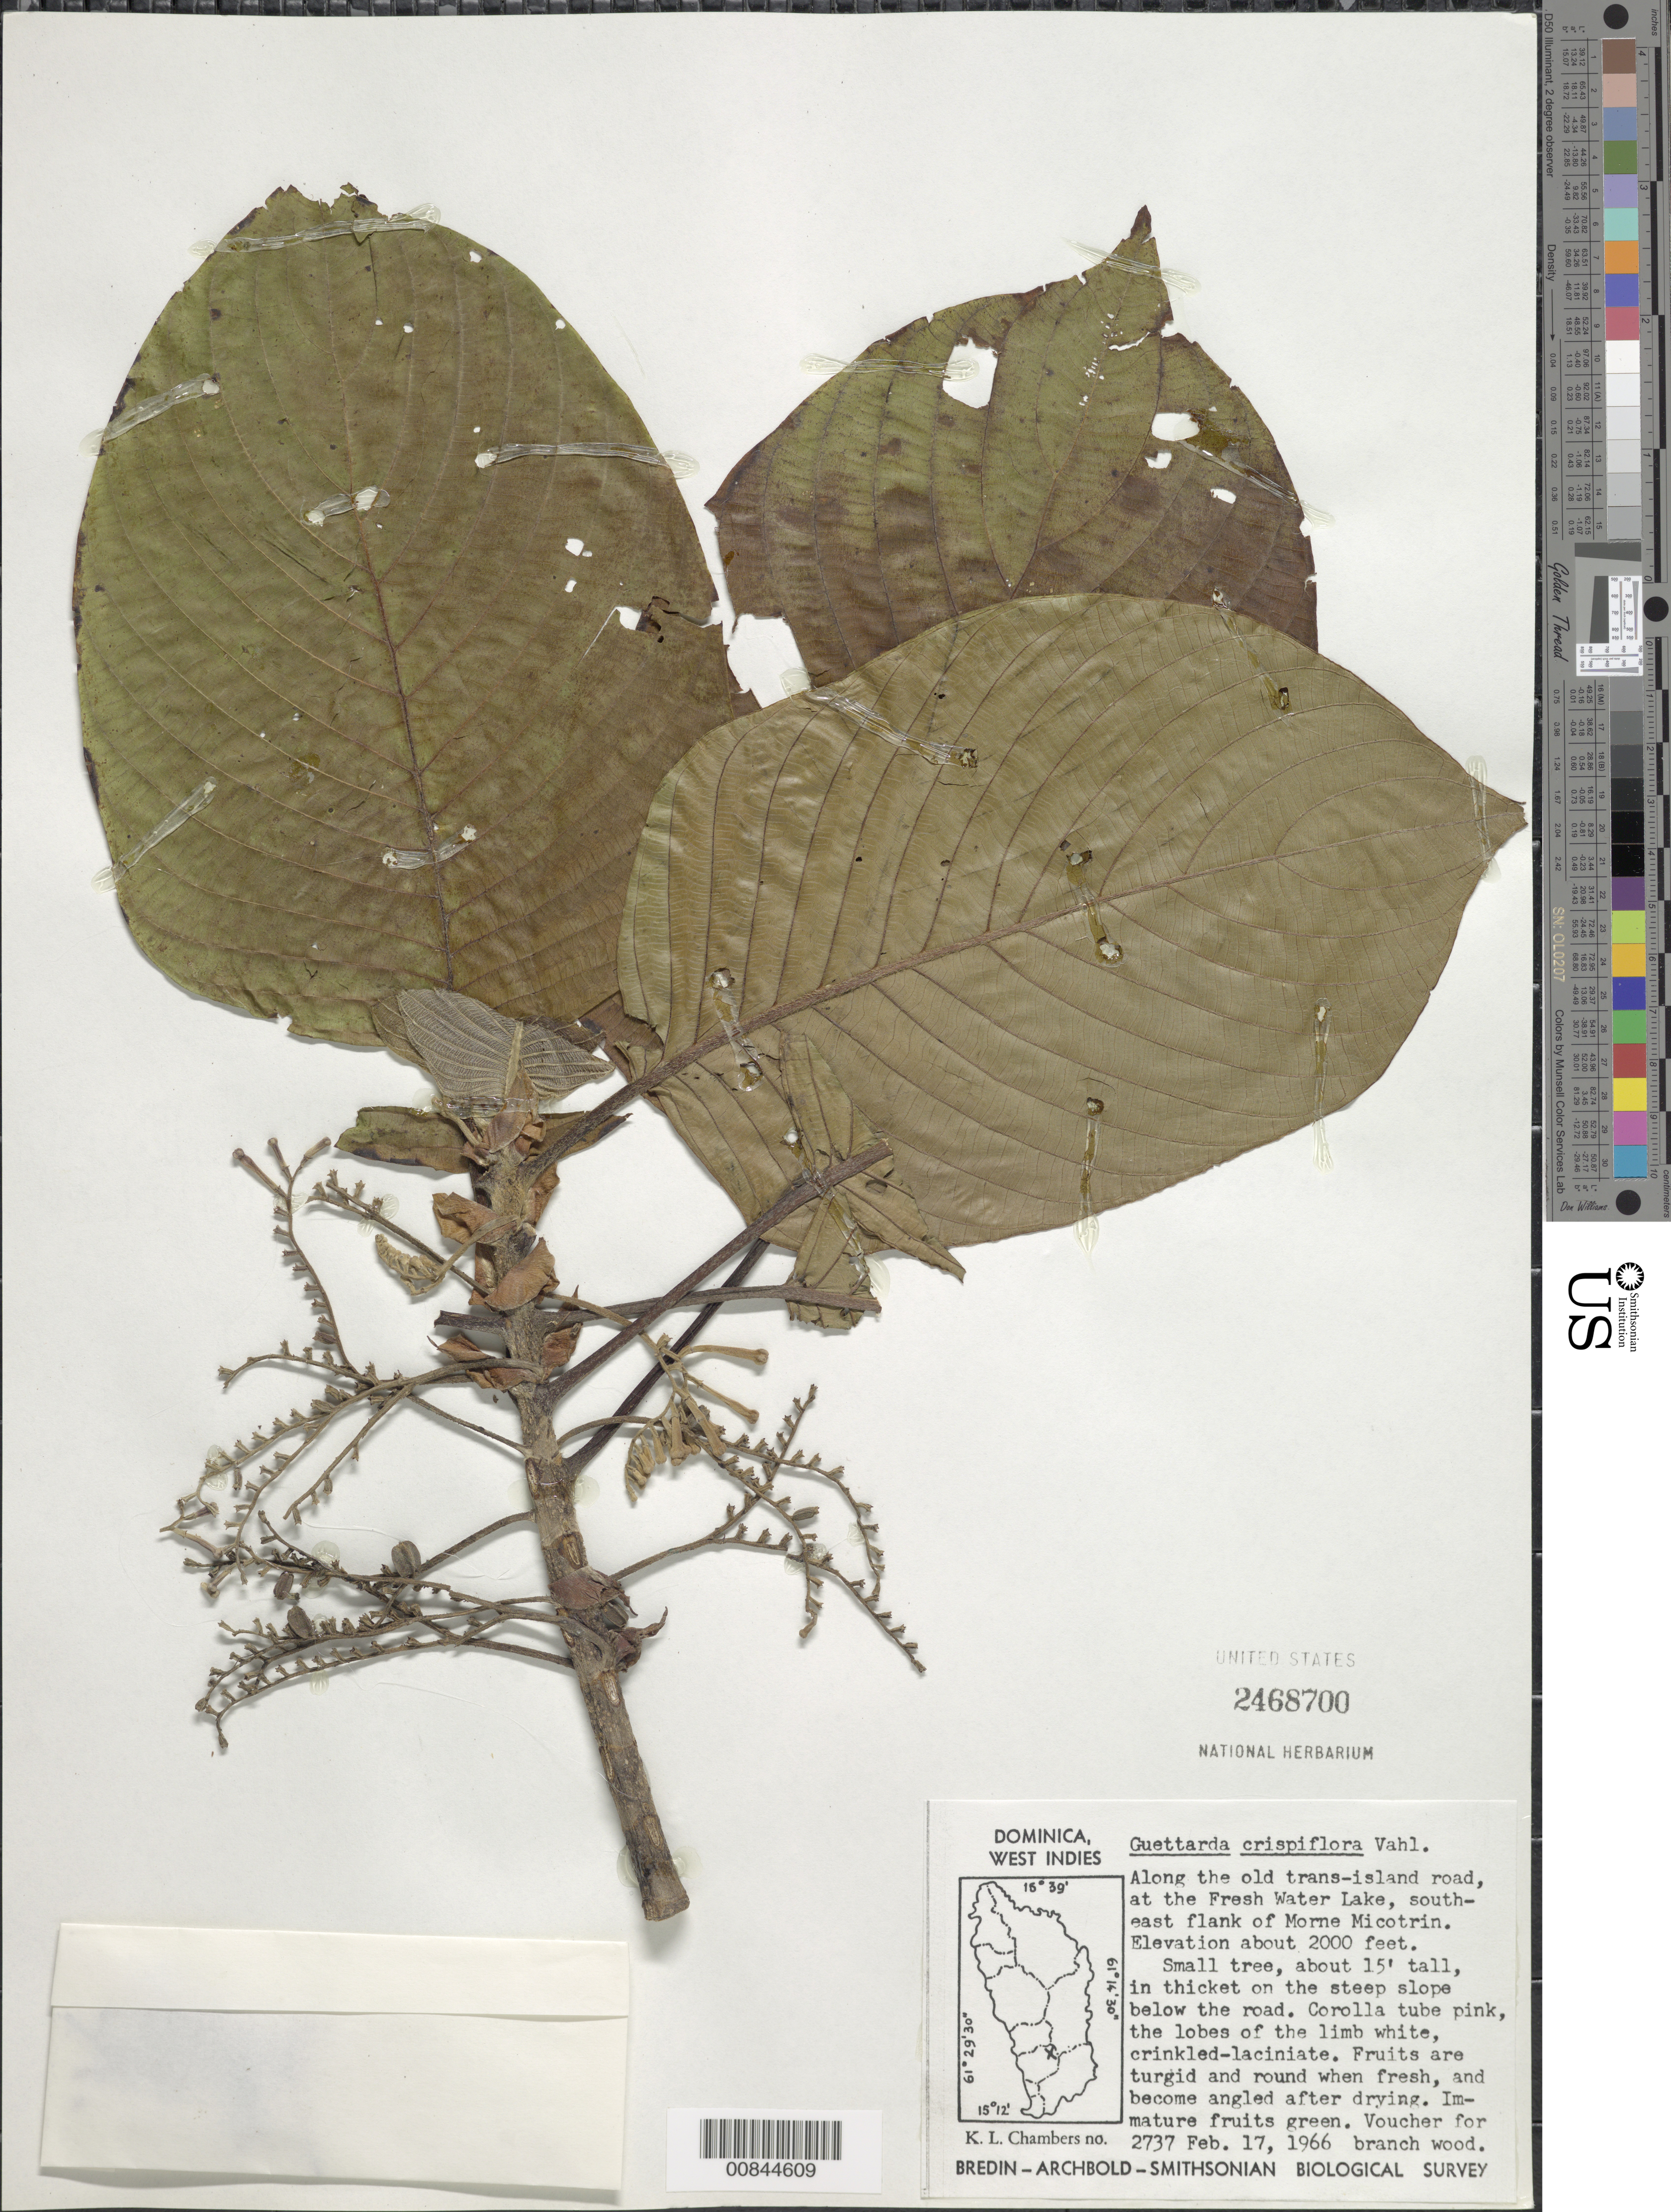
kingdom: Plantae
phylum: Tracheophyta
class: Magnoliopsida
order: Gentianales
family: Rubiaceae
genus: Guettarda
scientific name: Guettarda crispiflora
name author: Vahl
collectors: K. L. Chambers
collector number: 2737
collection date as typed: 17 Feb 1966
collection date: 1966-02-17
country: Dominica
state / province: St. George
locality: Along the old trans-island road, at Fresh Water Lake, SE flank of Morne Micotrin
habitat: Thicket on steep slope below road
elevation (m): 610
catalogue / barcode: US 2468700